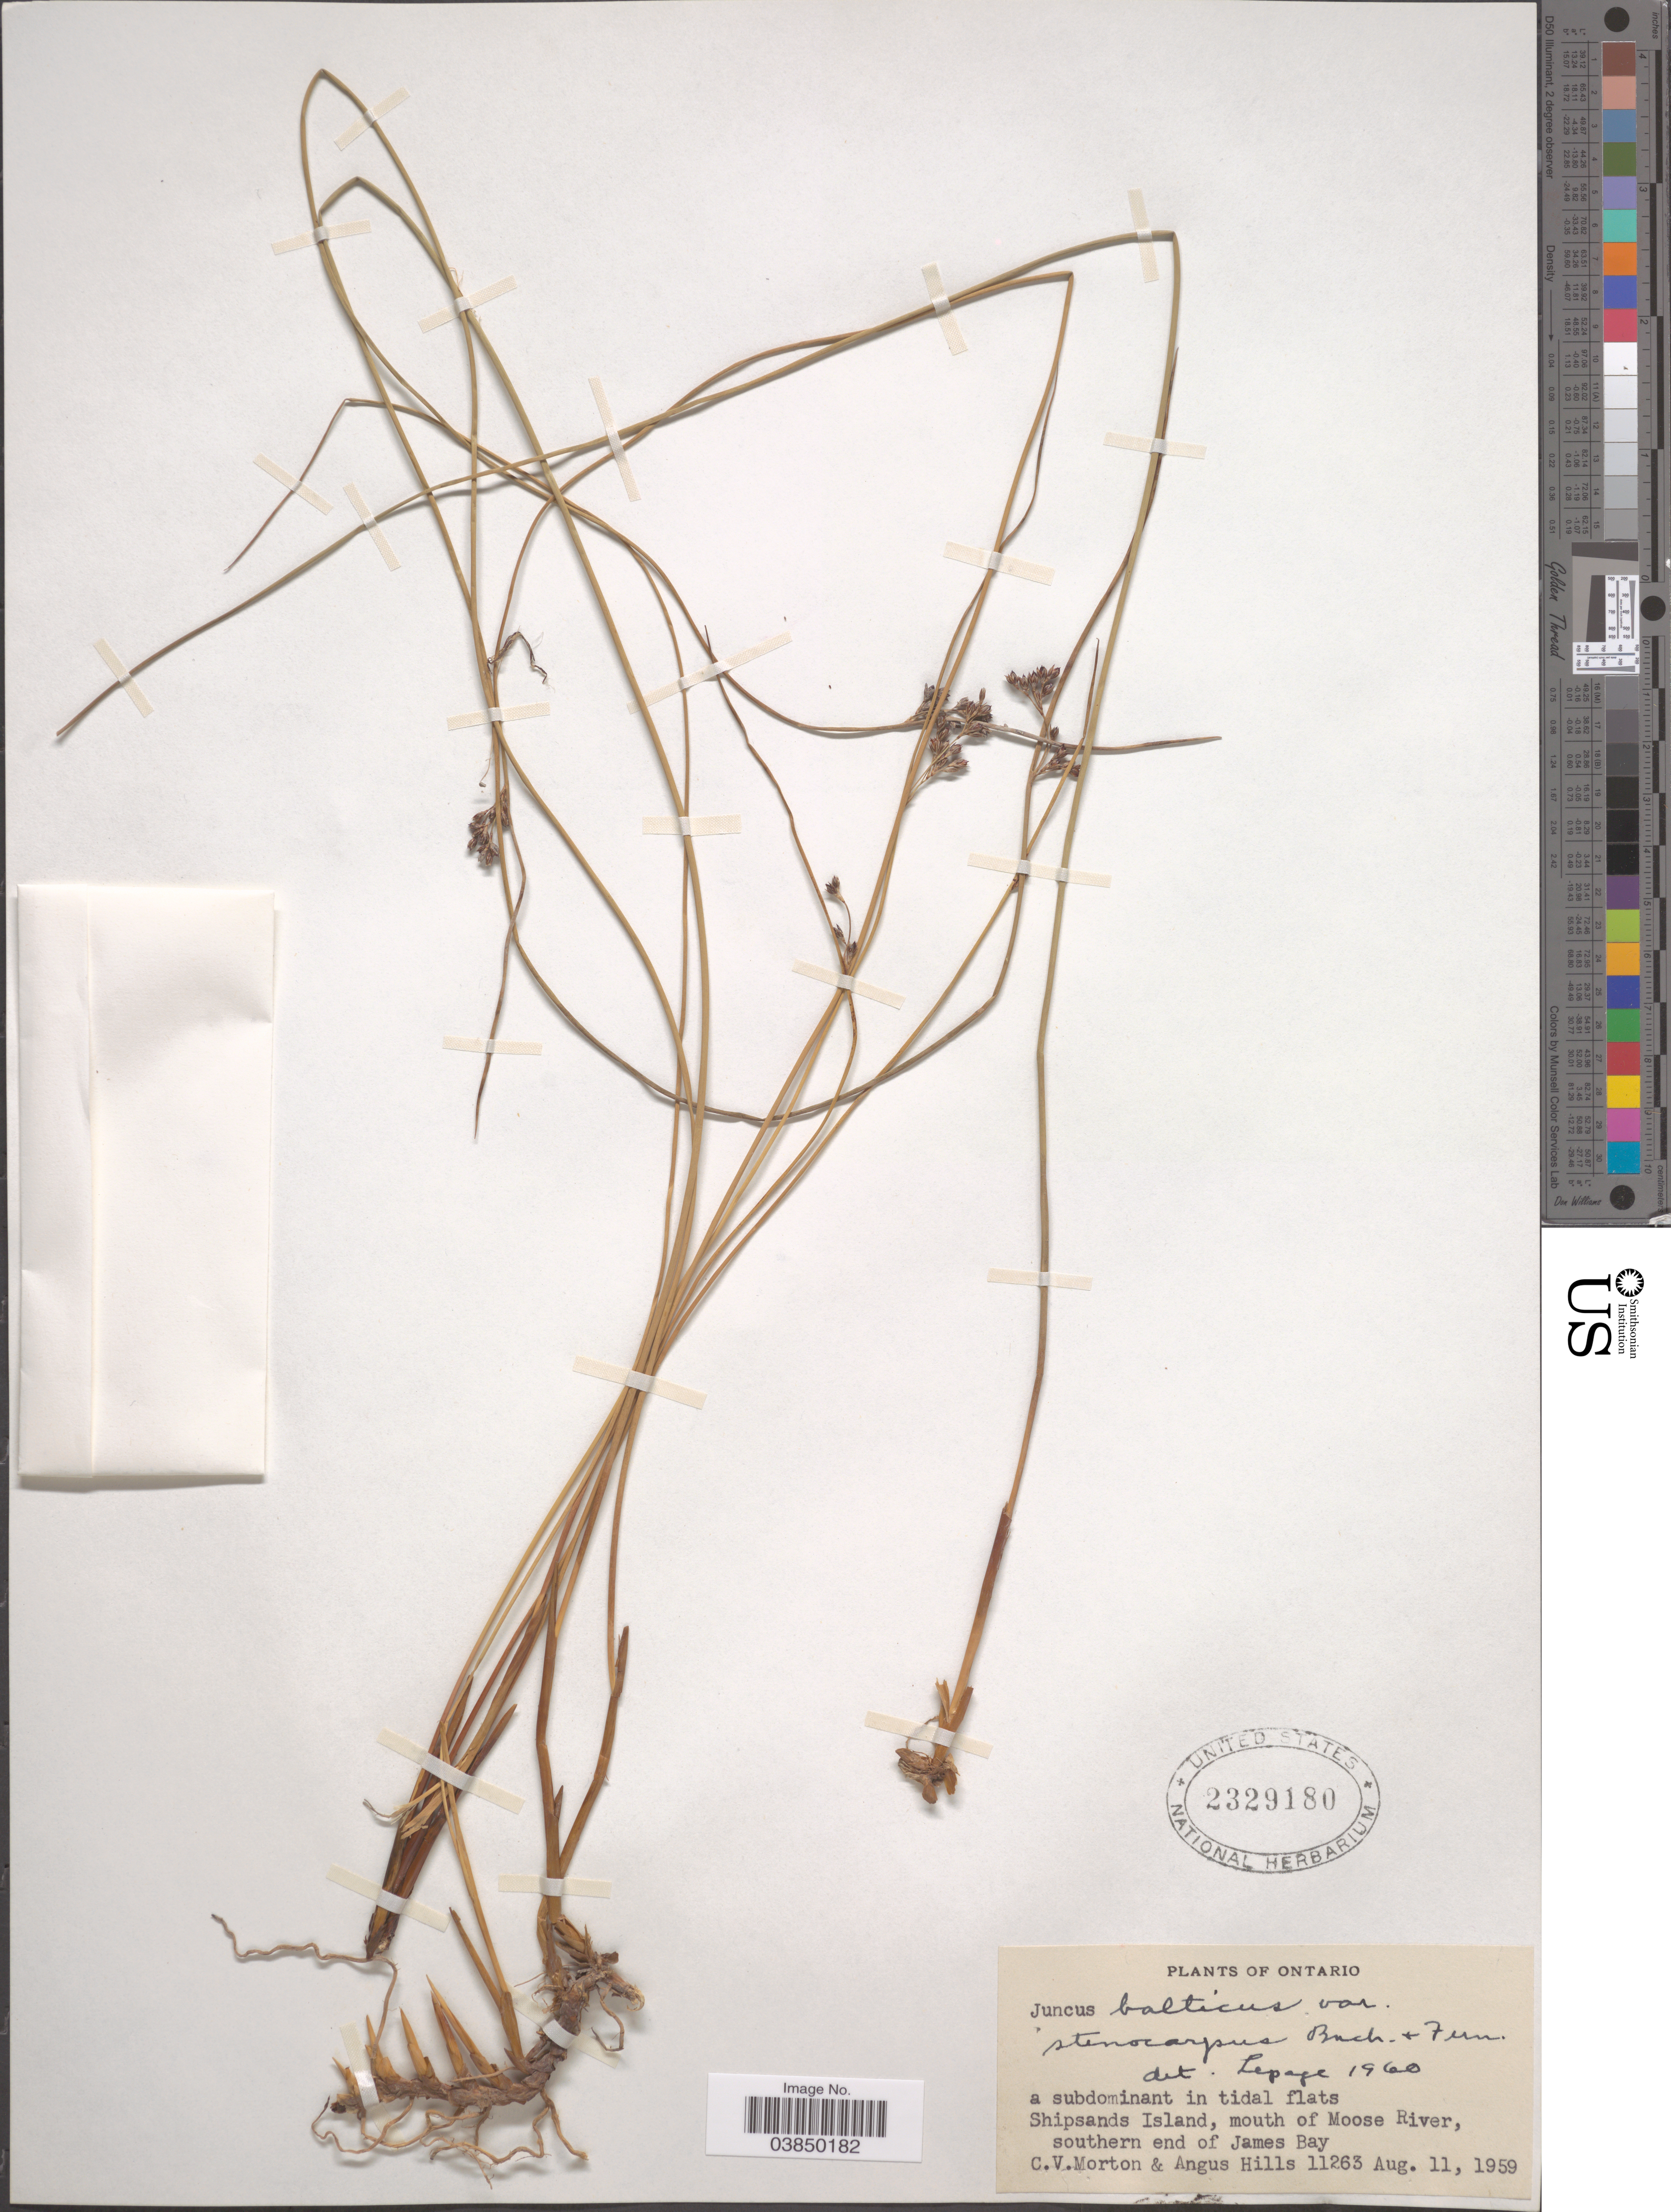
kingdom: Plantae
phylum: Tracheophyta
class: Liliopsida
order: Poales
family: Juncaceae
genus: Juncus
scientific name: Juncus balticus var. stenocarpus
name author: Fernald & Buchenau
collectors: C. V. Morton & A. Hills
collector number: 11263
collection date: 1959-08-11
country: Canada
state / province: Ontario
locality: Shipsands Island, mouth of Moose River, southern end of James Bay.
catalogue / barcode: US 2329180